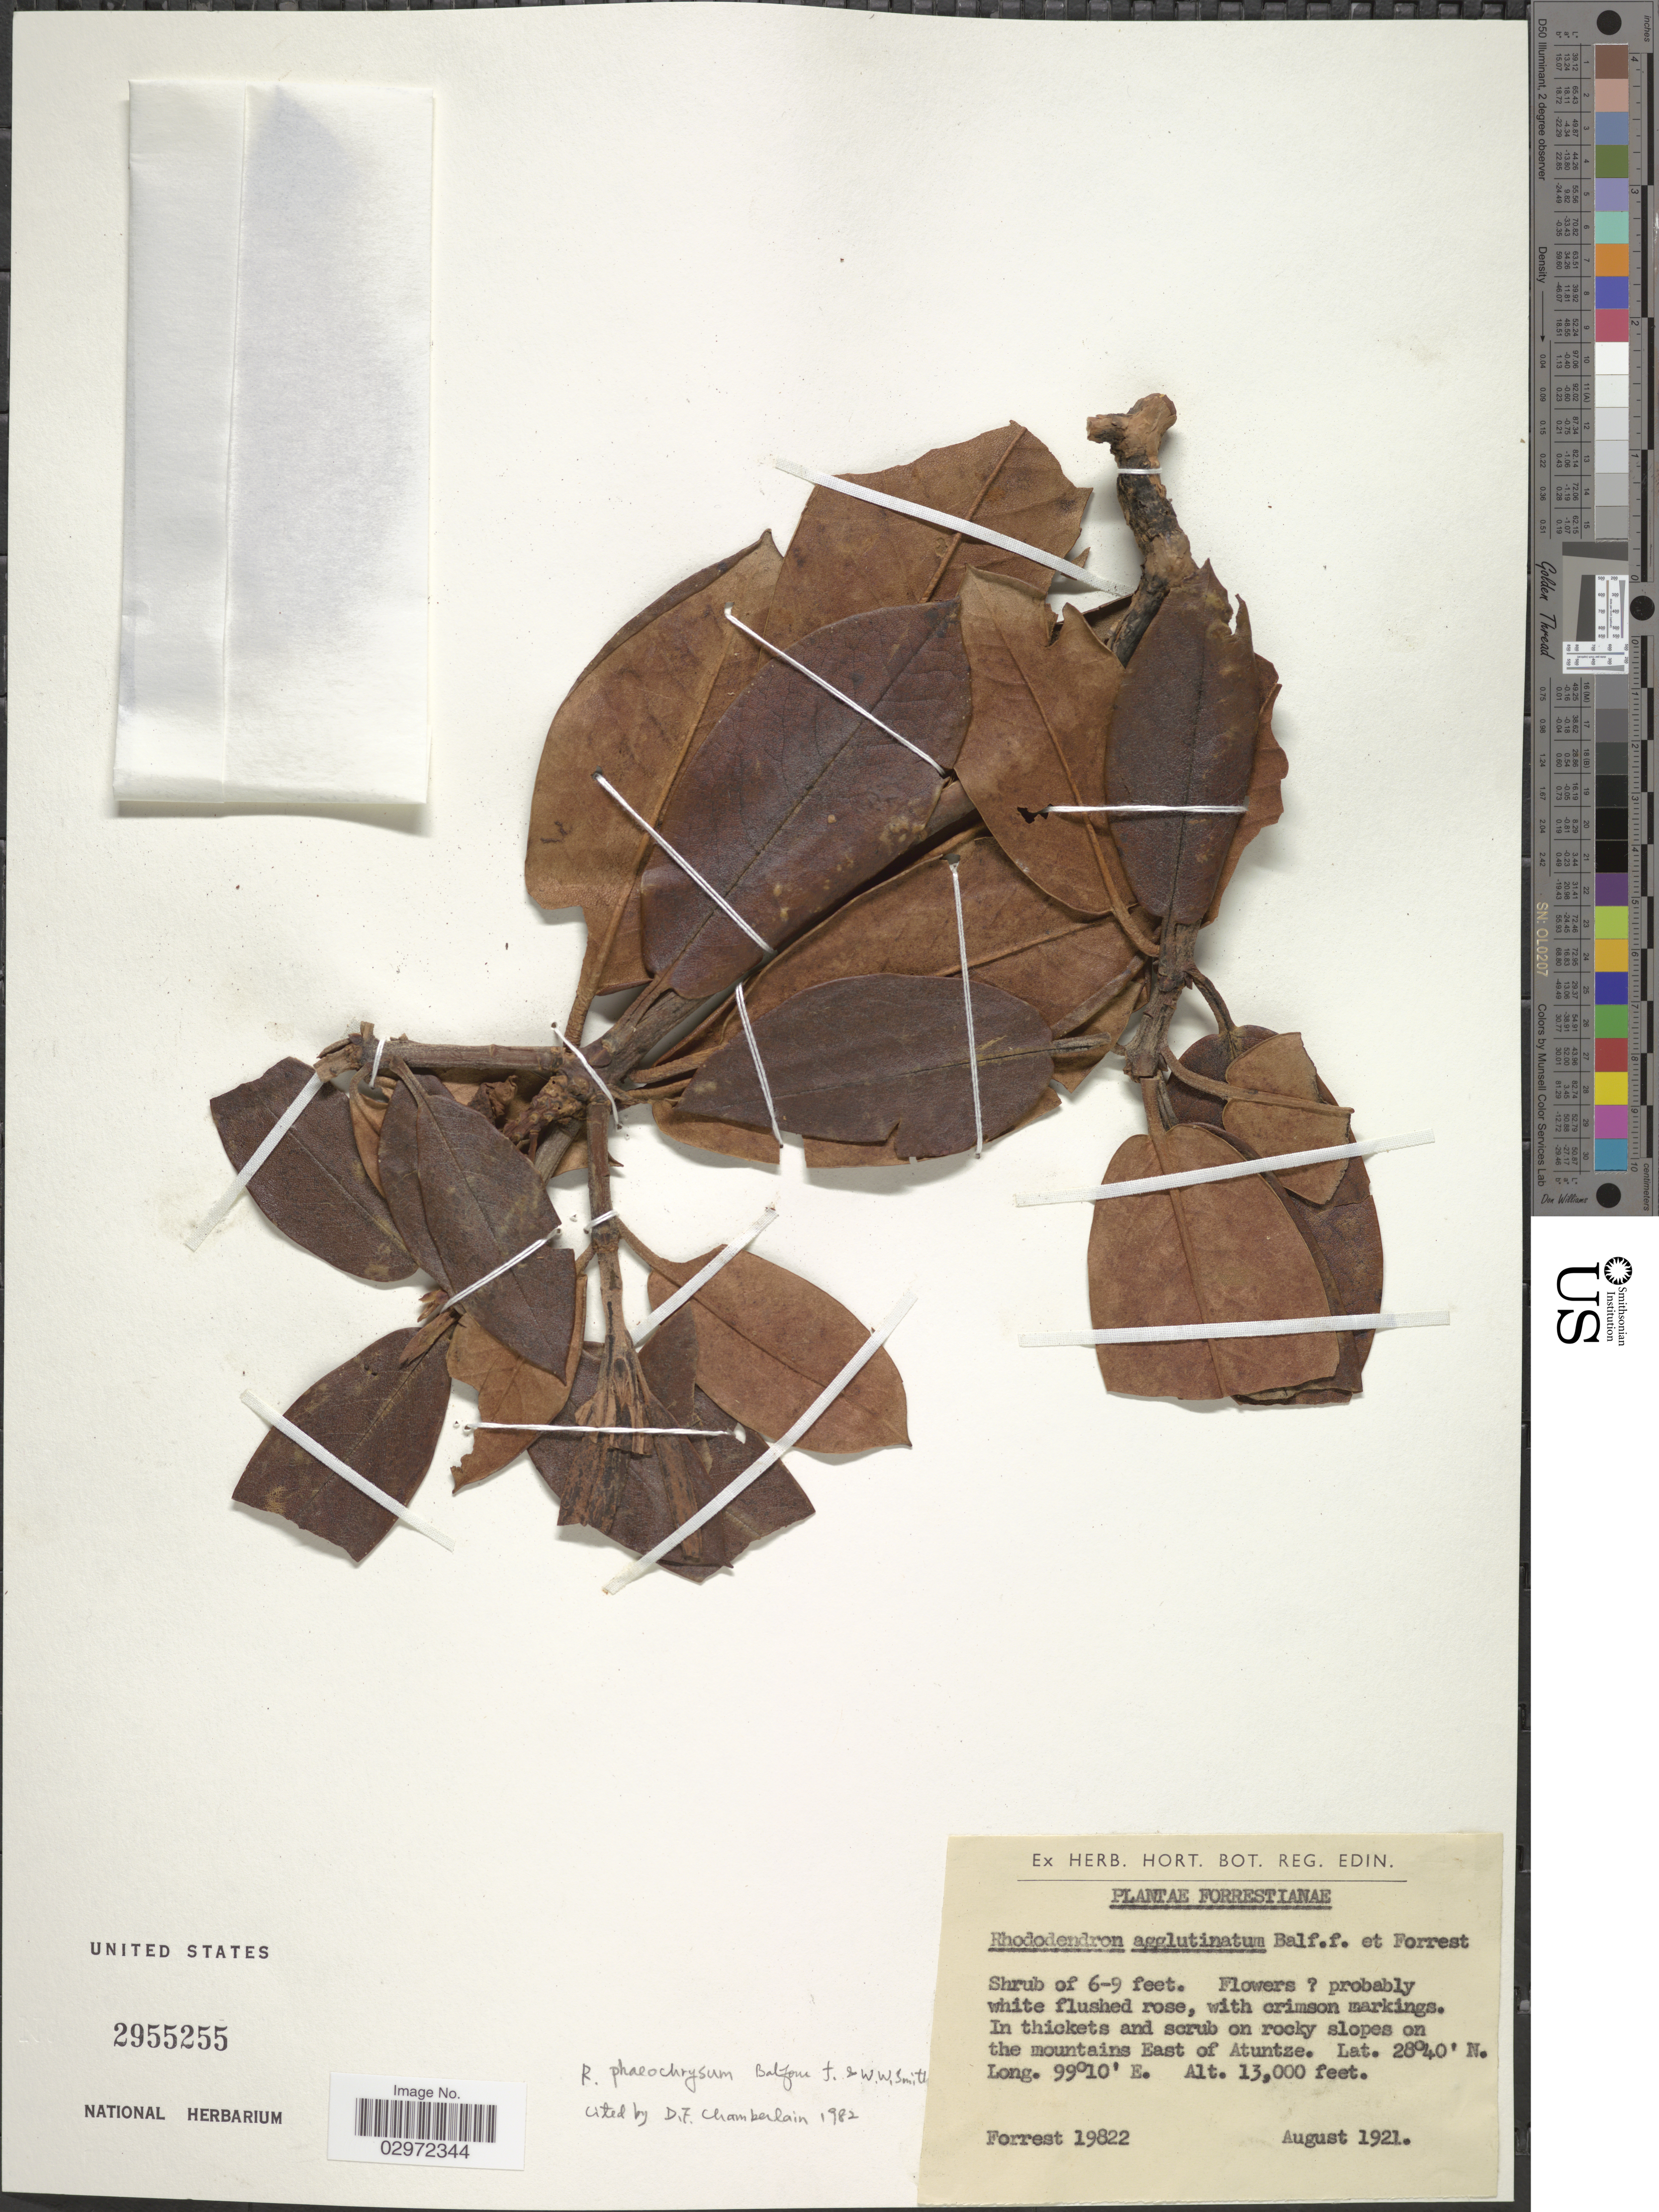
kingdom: Plantae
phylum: Tracheophyta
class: Magnoliopsida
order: Ericales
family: Ericaceae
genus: Rhododendron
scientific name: Rhododendron phaeochrysum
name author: Balf. f. & W.W. Sm.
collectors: -. Forrest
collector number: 19822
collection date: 1921-08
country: China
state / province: Yunnan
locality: In thickets and scrub on rocky slopes on the mountains East of Atuntze.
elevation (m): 3962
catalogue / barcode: US 2955255